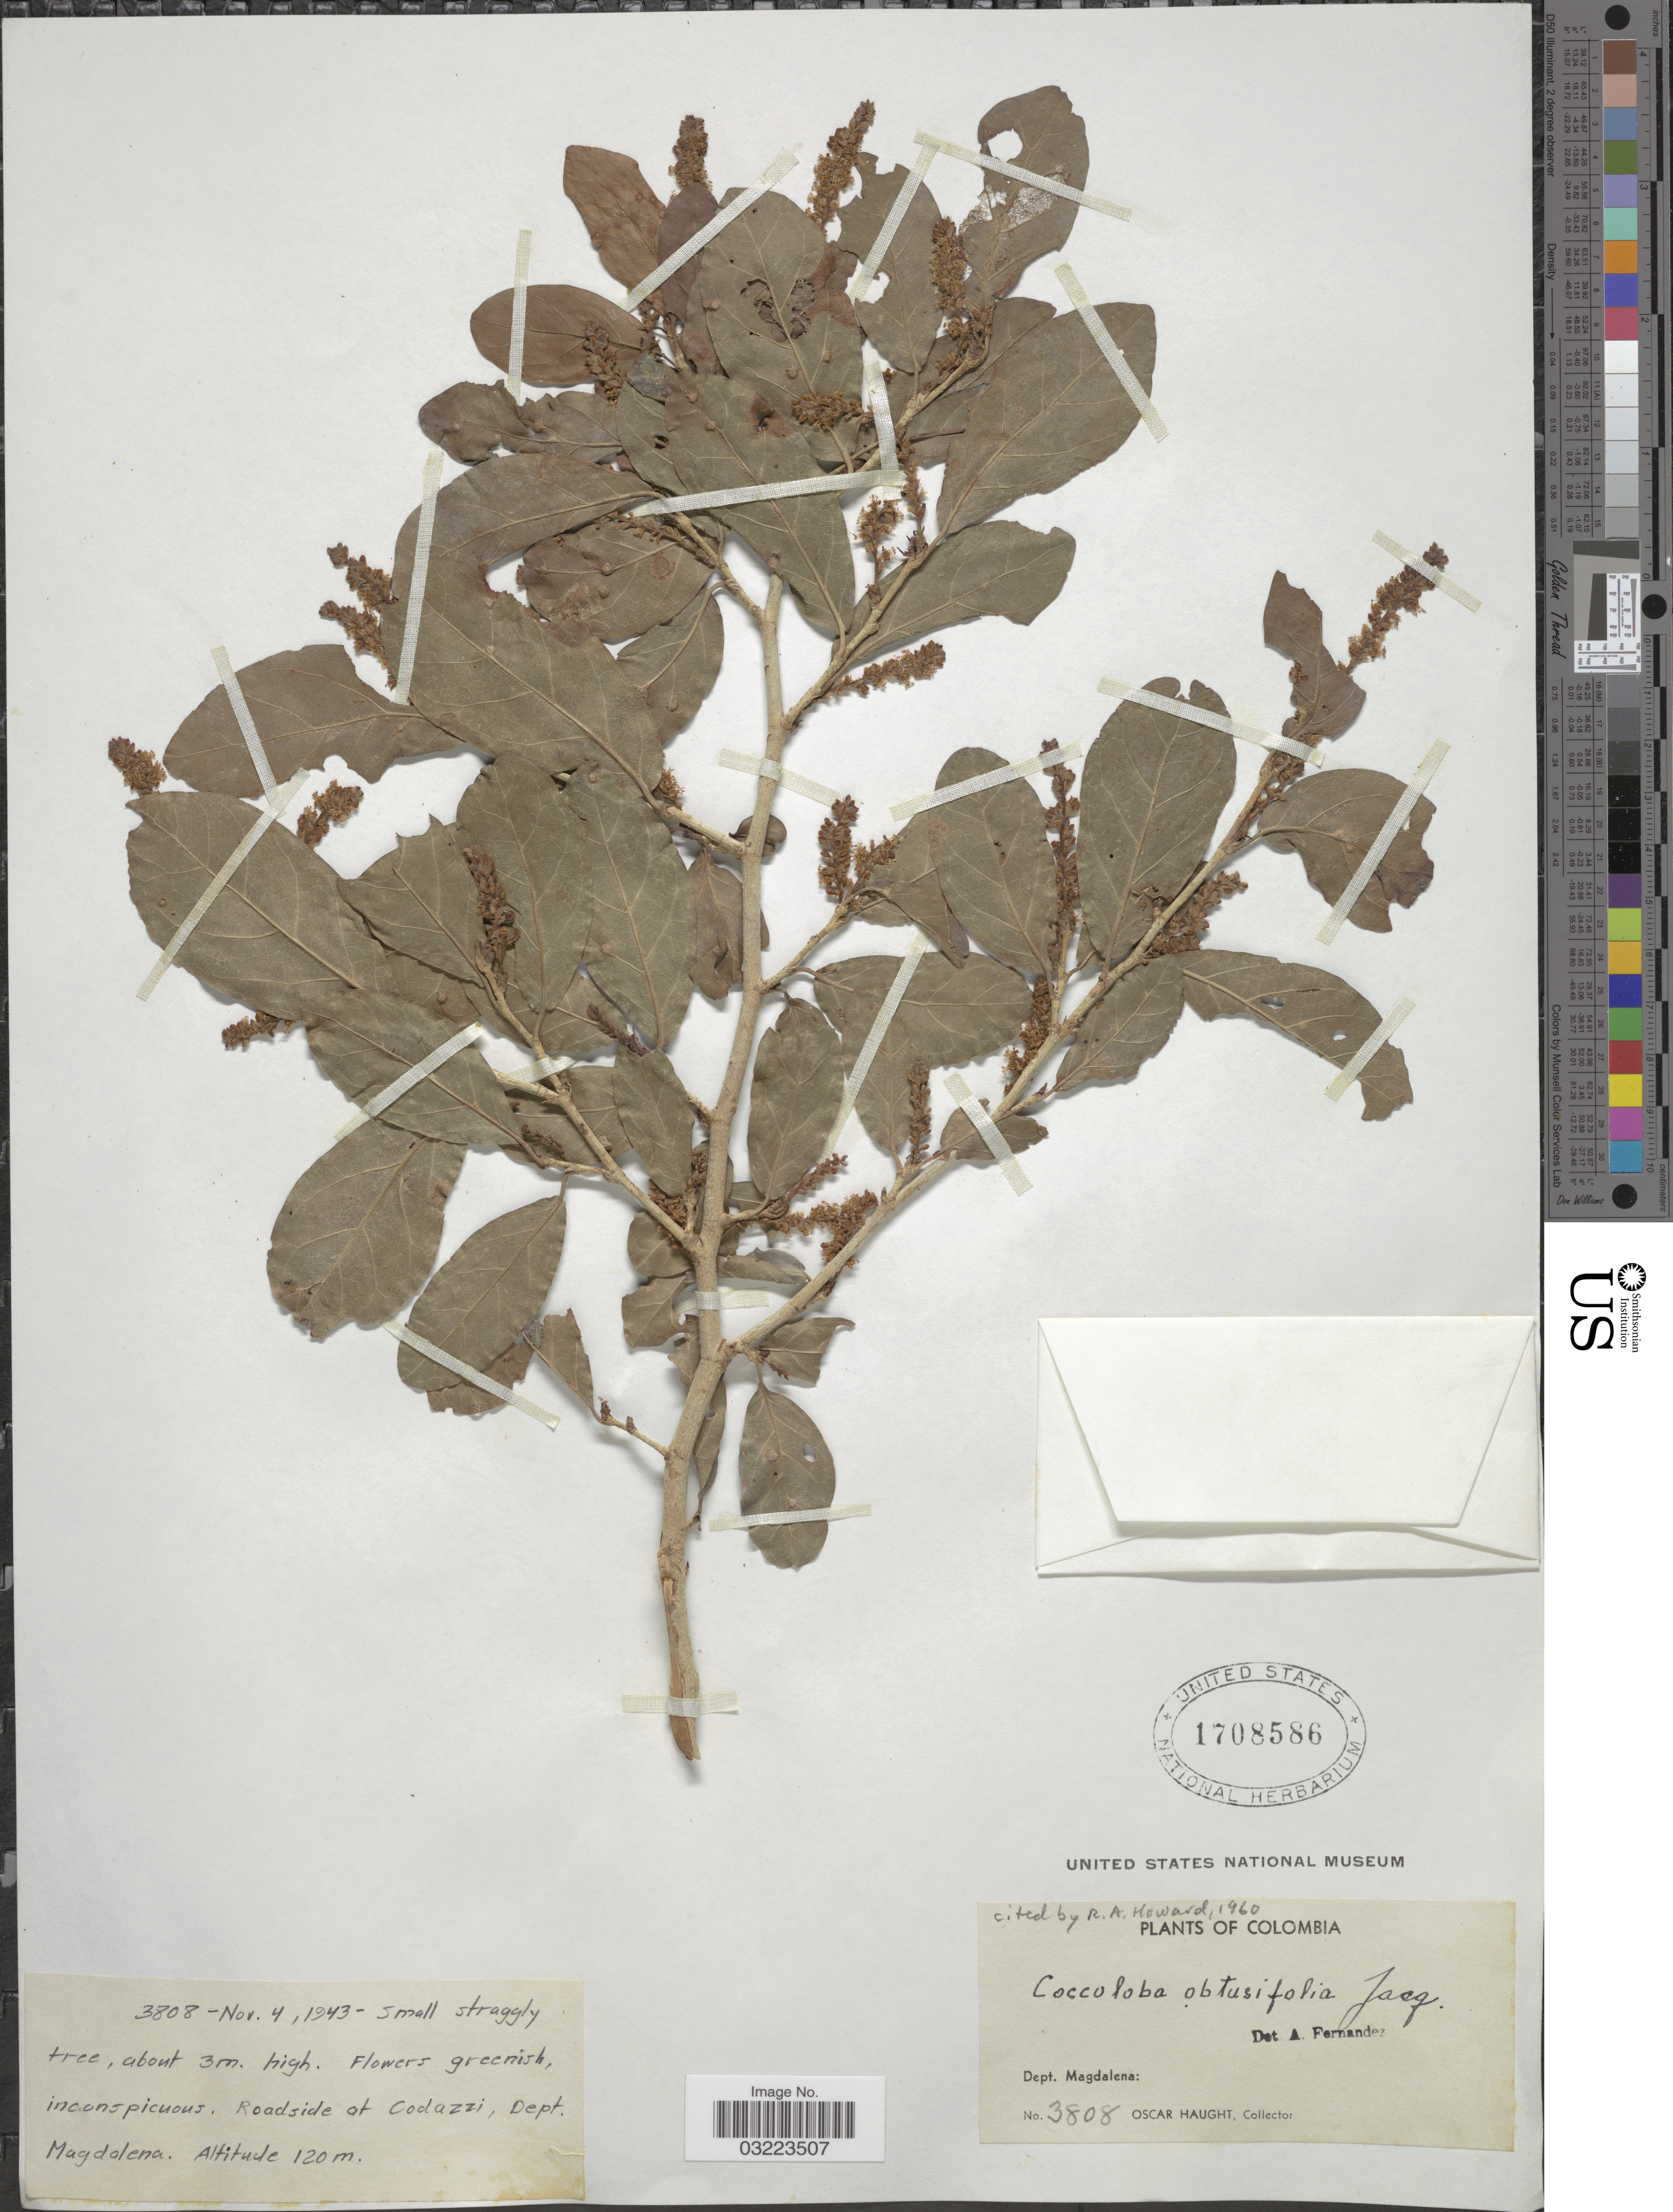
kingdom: Plantae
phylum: Tracheophyta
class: Magnoliopsida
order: Caryophyllales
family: Polygonaceae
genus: Coccoloba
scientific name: Coccoloba obtusifolia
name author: Jacq.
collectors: O. L. Haught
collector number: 3808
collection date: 1943-11-04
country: Colombia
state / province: Magdalena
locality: Roadside of Codazzi, Dept. Magdalena.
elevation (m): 120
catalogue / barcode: US 1708586